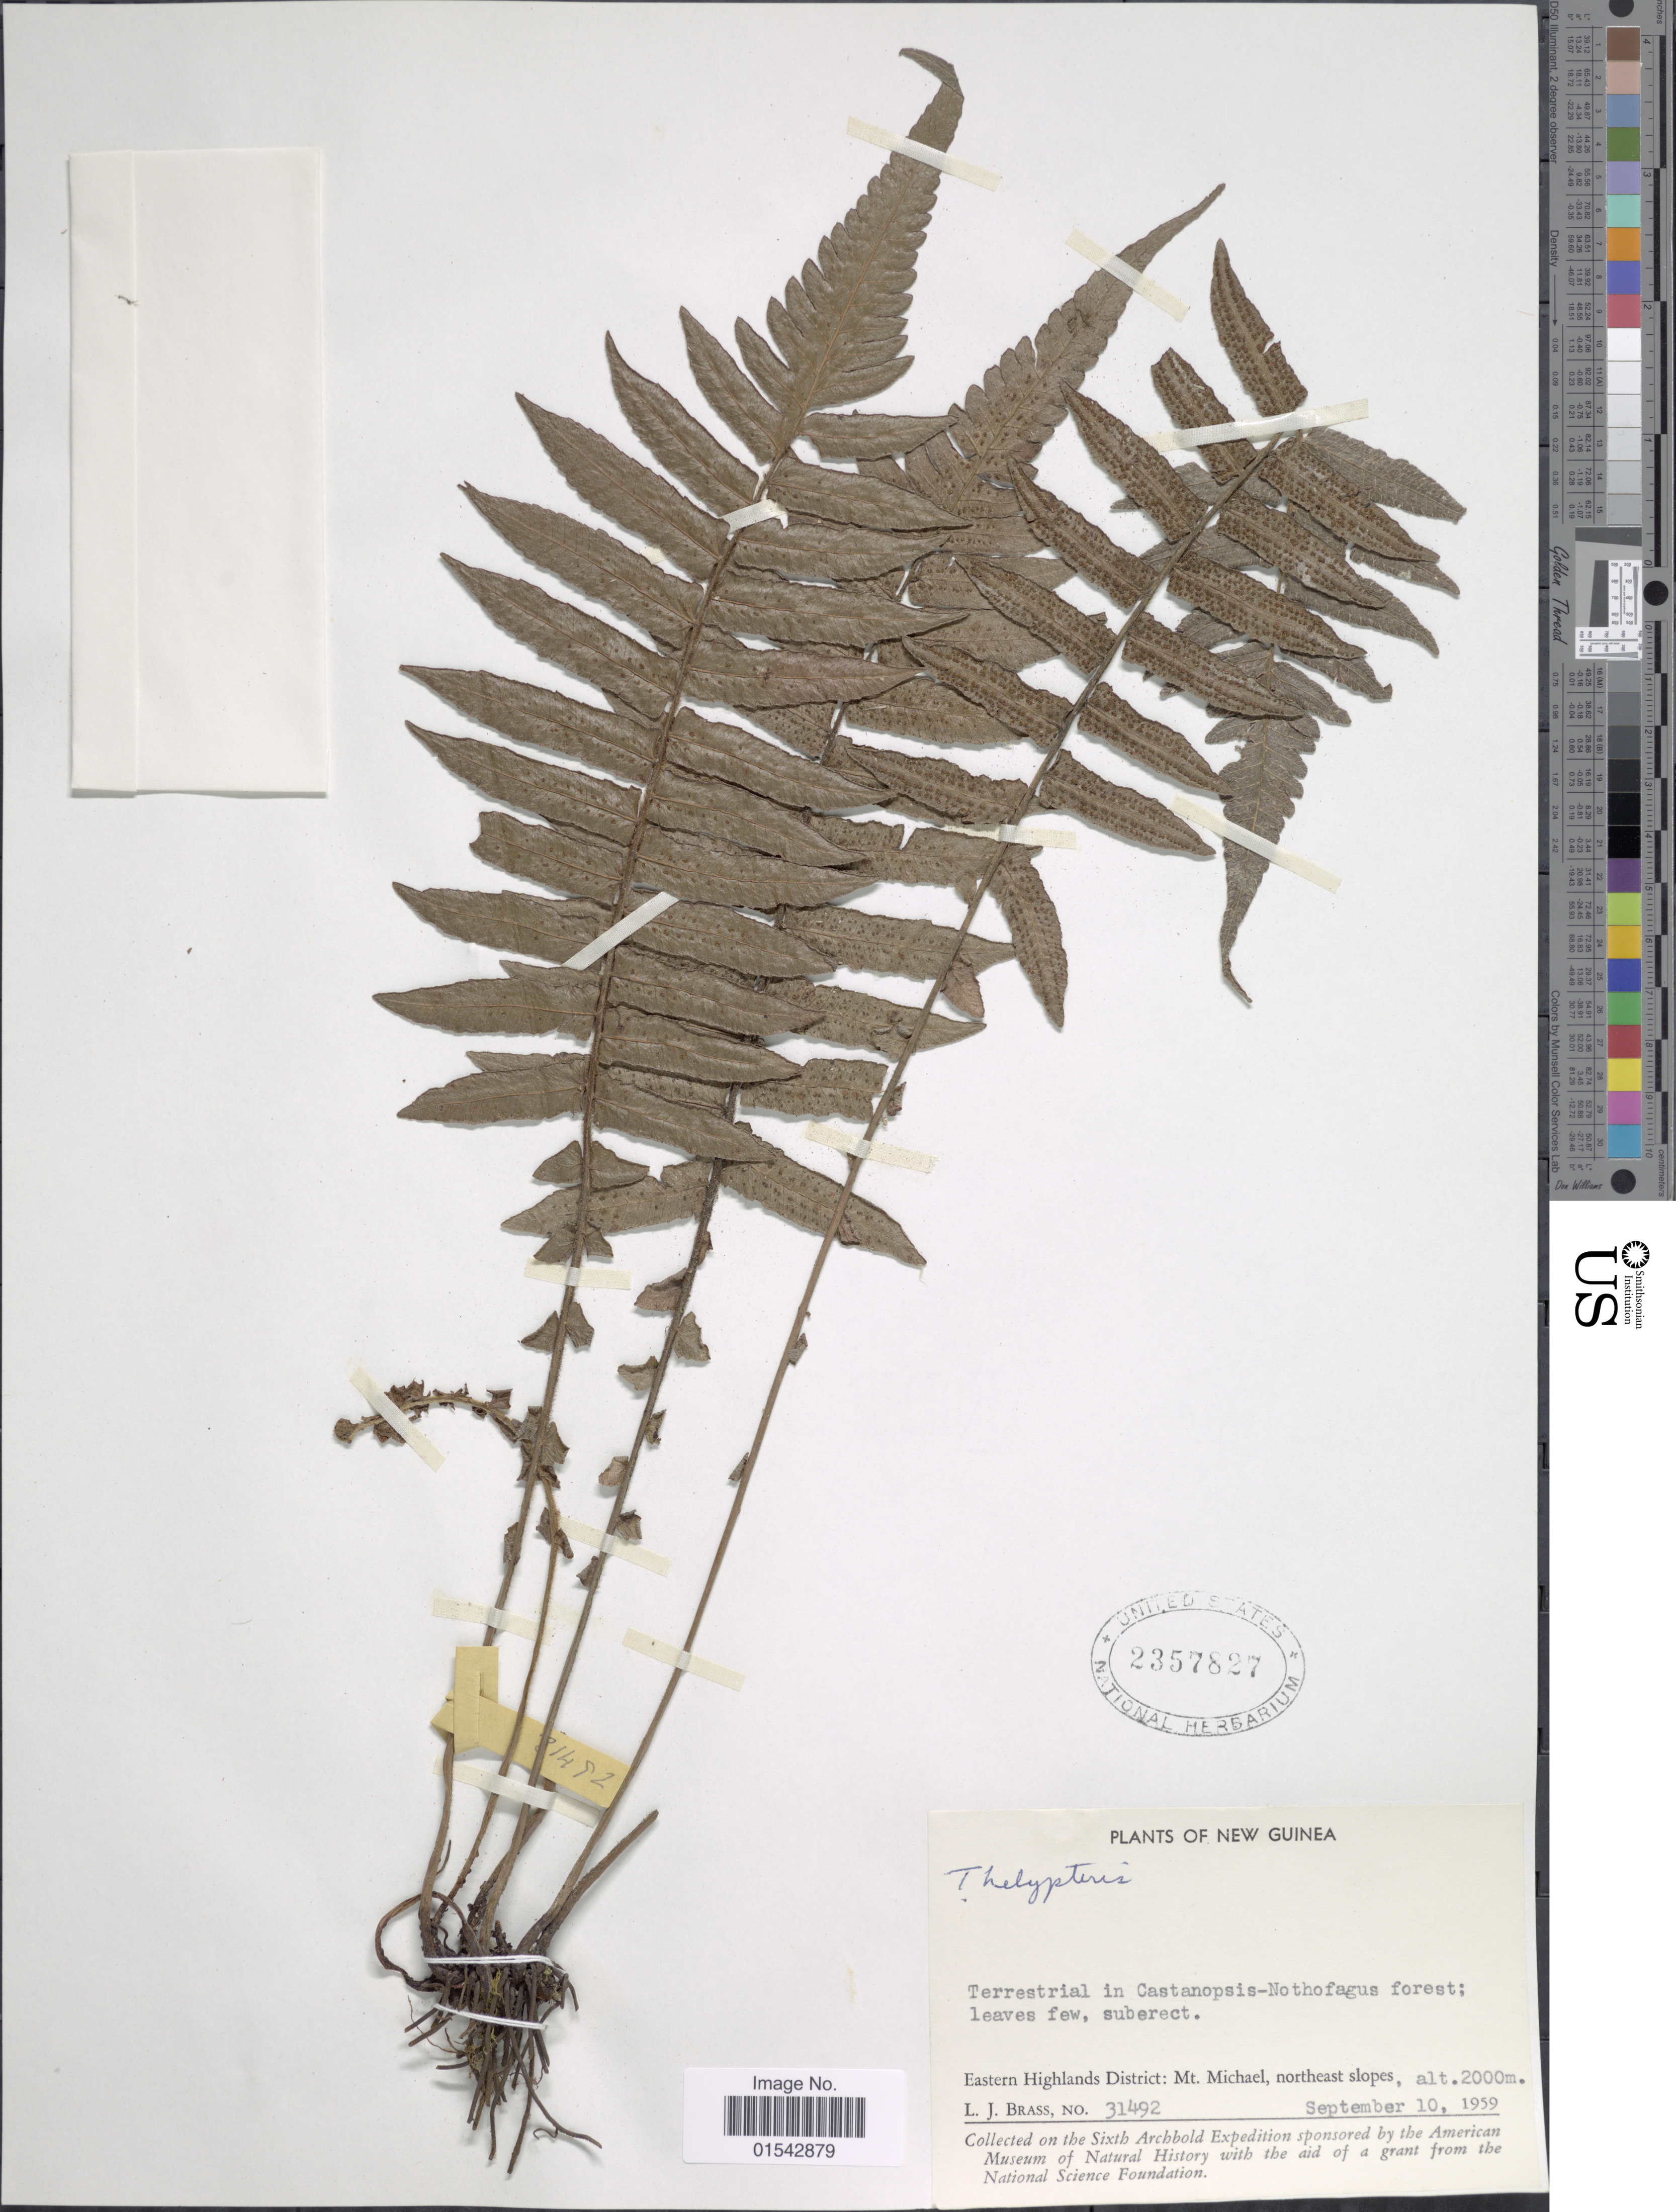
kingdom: Plantae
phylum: Tracheophyta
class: Polypodiopsida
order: Polypodiales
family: Thelypteridaceae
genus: Cyclosorus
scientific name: Cyclosorus sp.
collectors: L. J. Brass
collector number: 31492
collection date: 1959-09-10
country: Papua New Guinea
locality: New Guinea, Eastern Highlands District: Mt. Michael, northeast slopes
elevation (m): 2000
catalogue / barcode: US 2357827